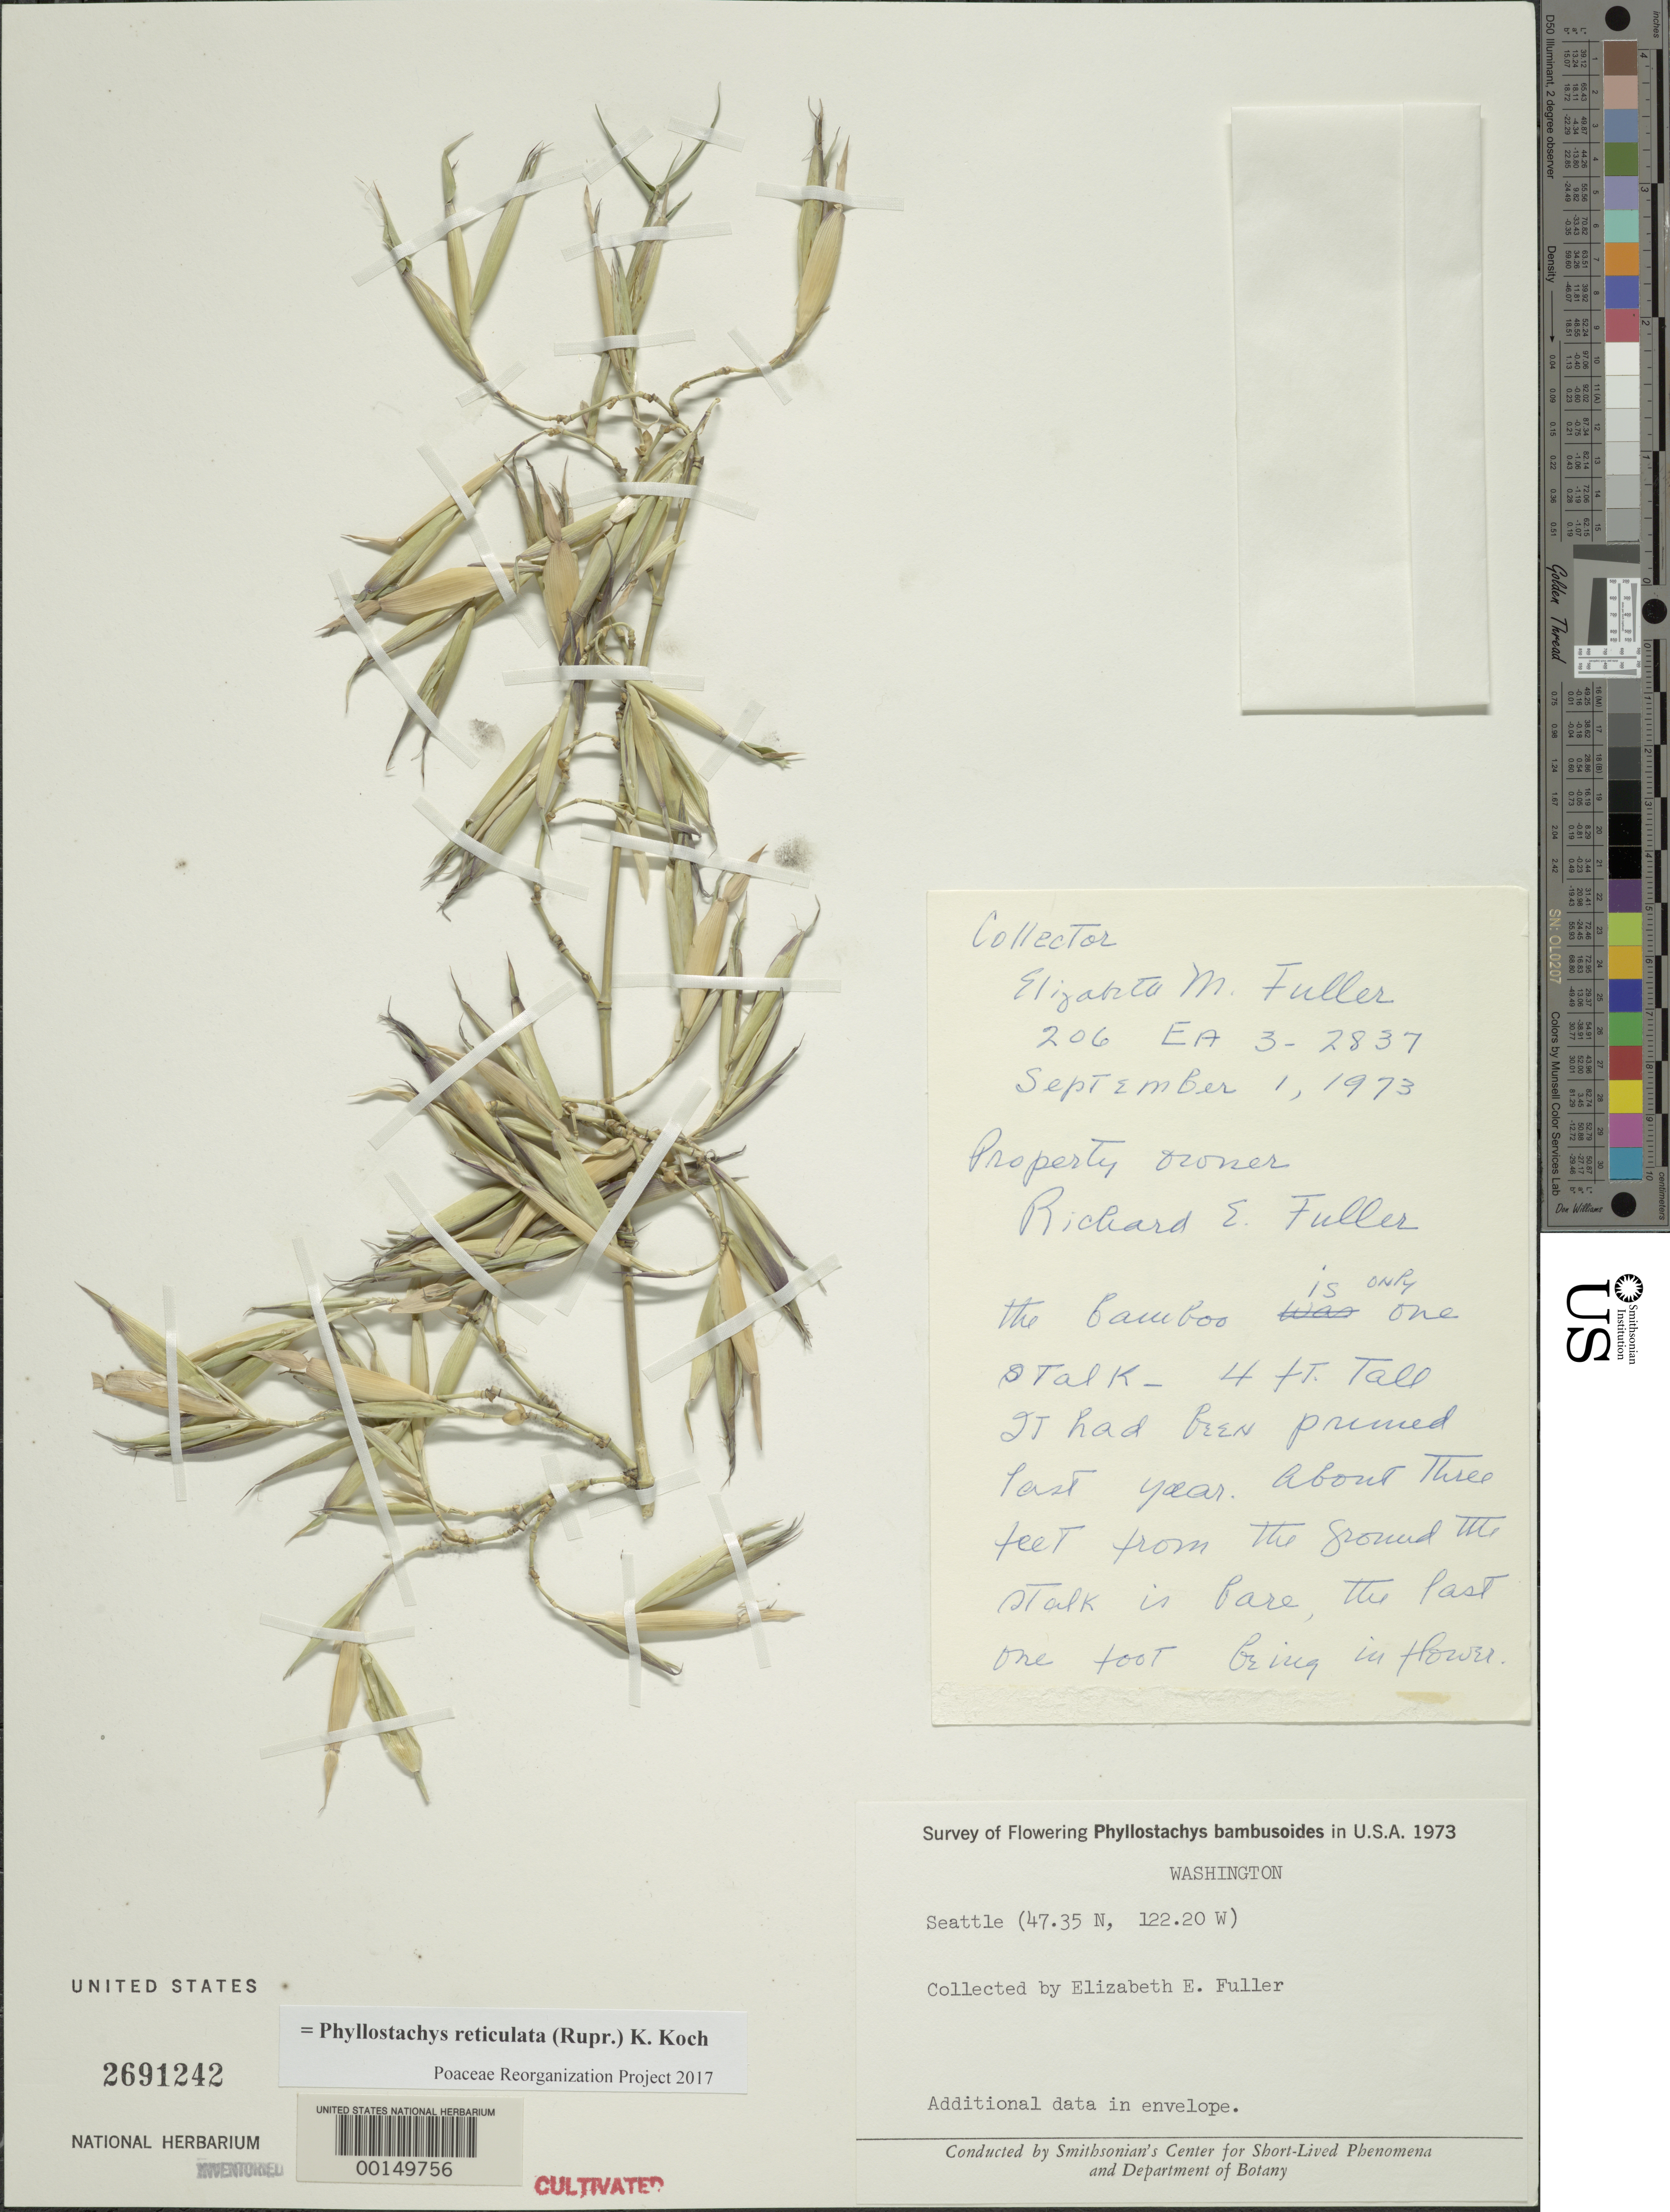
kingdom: Plantae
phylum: Tracheophyta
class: Liliopsida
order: Poales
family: Poaceae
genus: Phyllostachys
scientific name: Phyllostachys reticulata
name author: (Rupr.) K. Koch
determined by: Poaceae Reorganization Project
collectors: E. E. Fuller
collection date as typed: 01 Sep 1973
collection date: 1973-09-01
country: United States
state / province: Washington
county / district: King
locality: Seattle, lat. 47.35n: long. 122.20w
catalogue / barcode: US 2691242